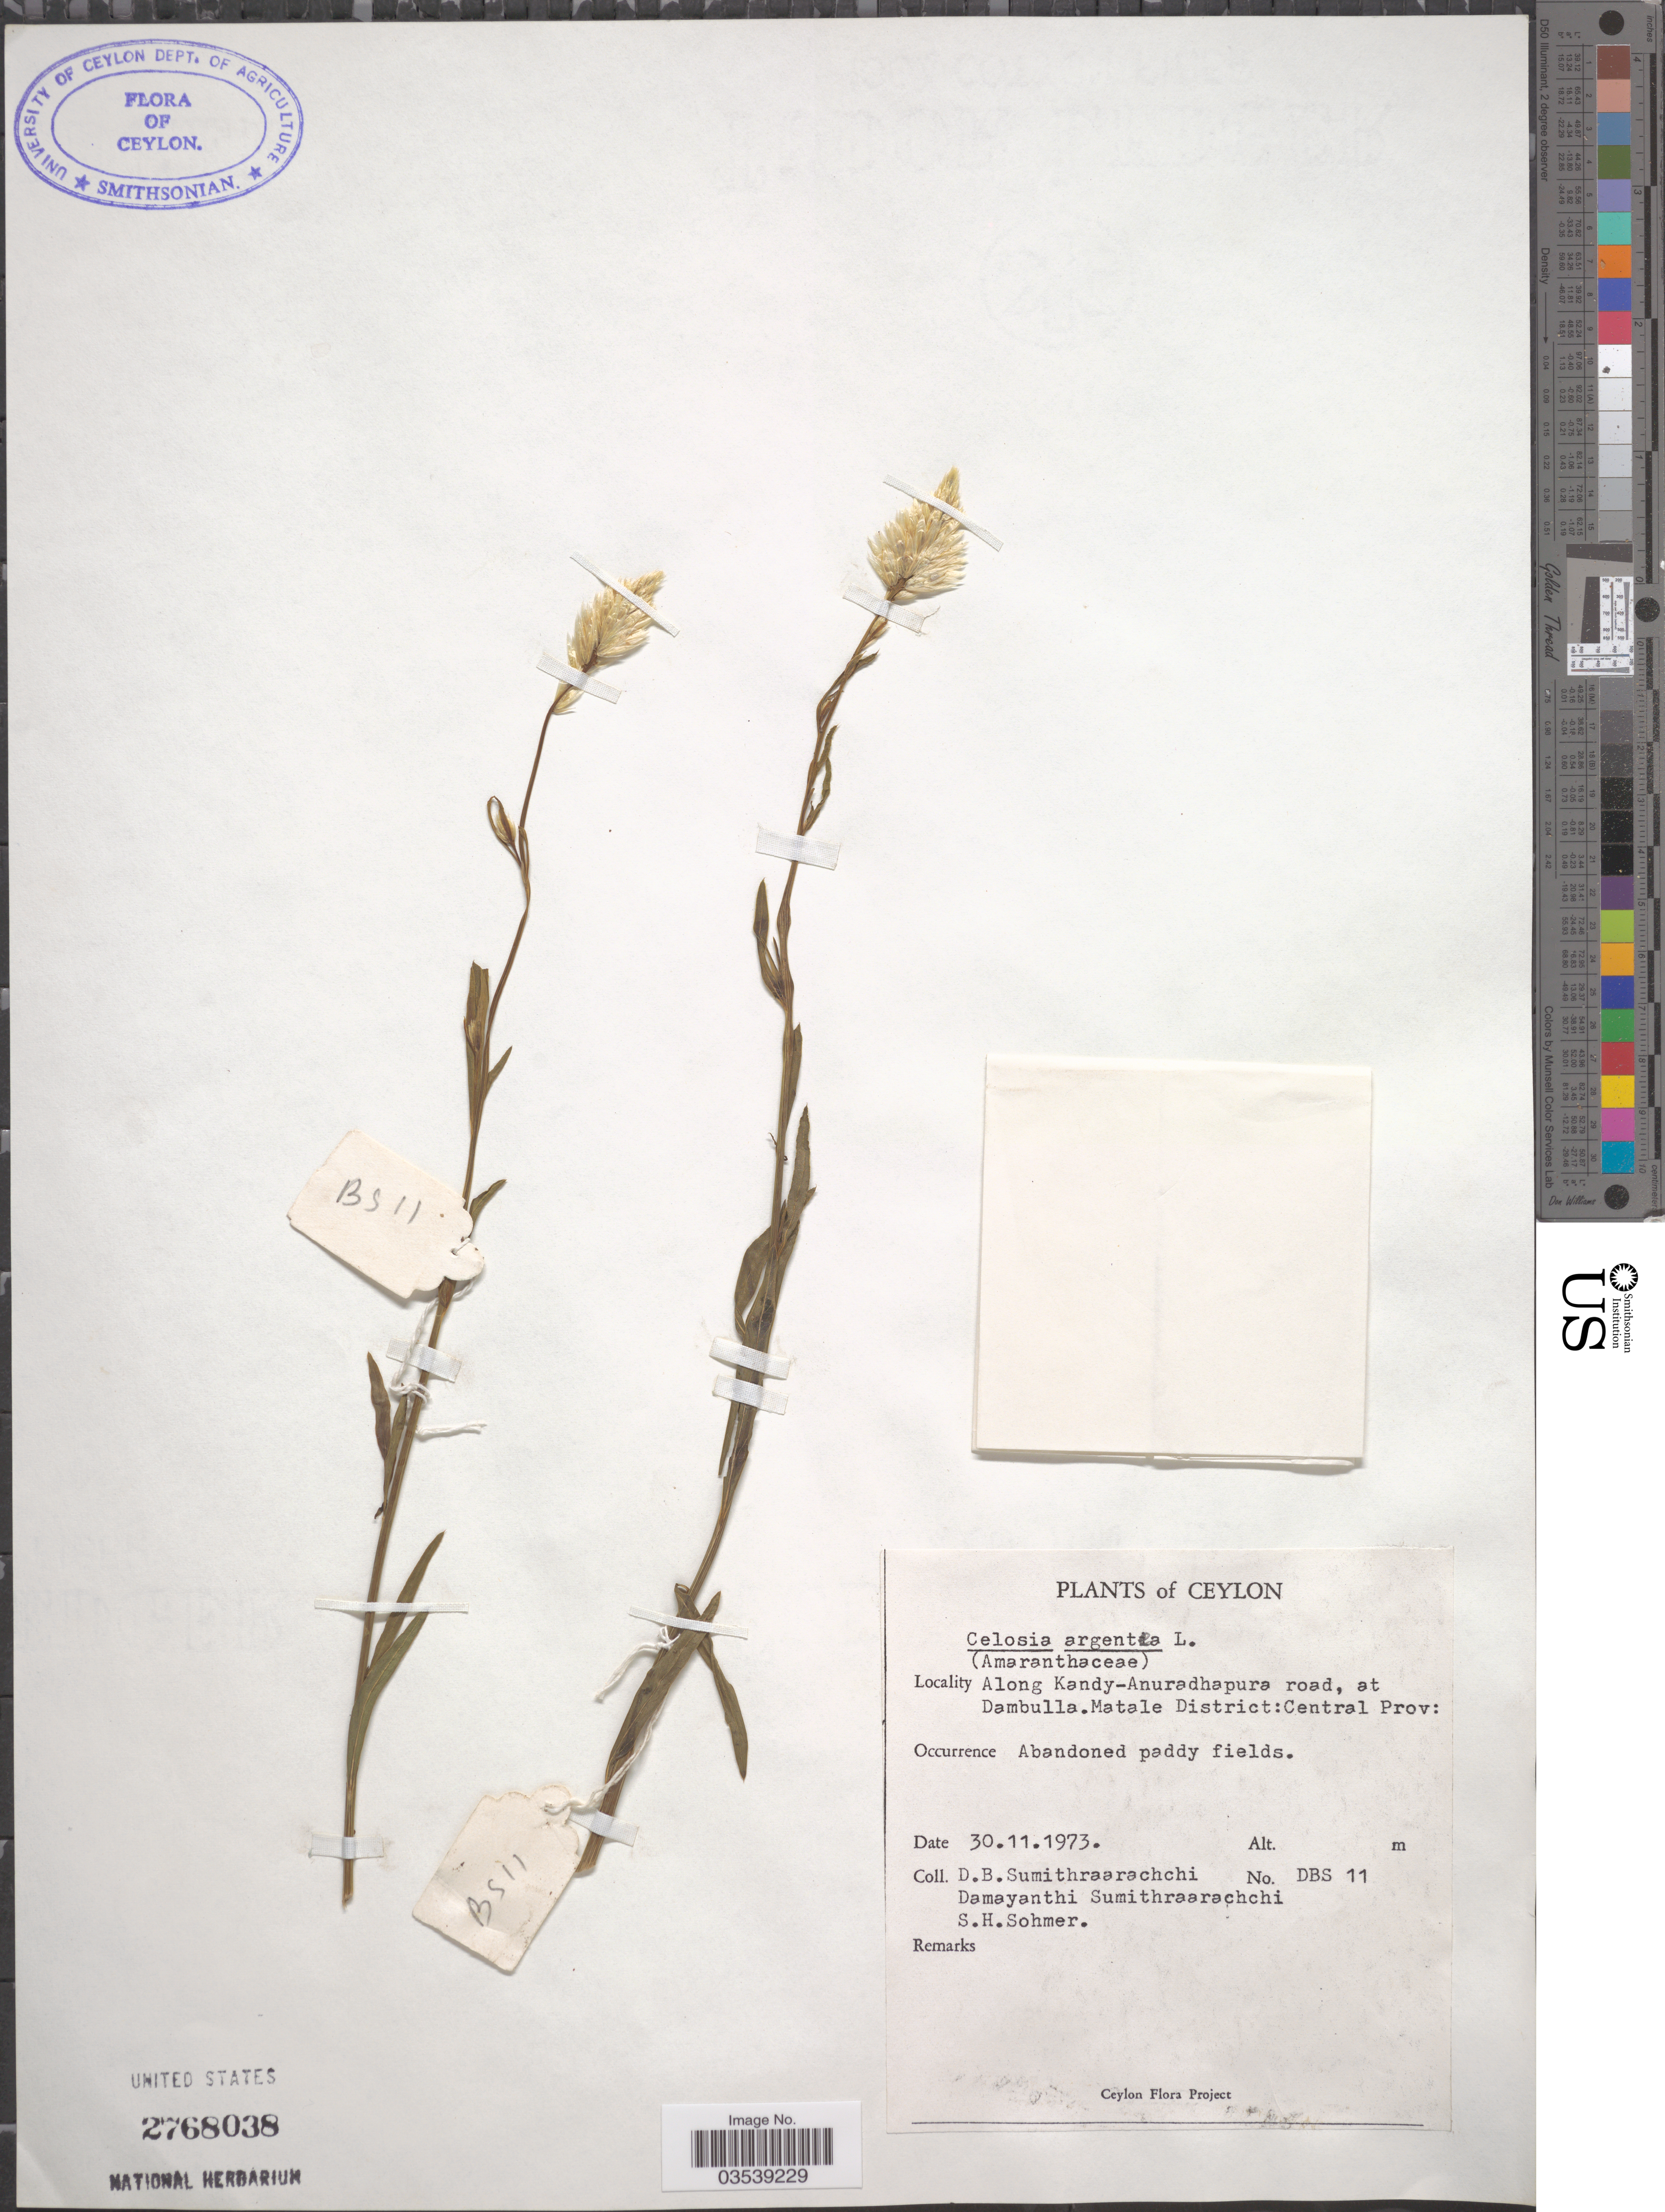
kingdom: Plantae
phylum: Tracheophyta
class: Magnoliopsida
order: Caryophyllales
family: Amaranthaceae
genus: Celosia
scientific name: Celosia argentea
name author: L.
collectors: D. B. Sumithraarachchi, D. Sumithraarachchi & S. H. Sohmer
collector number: DBS 11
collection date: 1973-11-30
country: Sri Lanka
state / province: Central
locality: Ceylon. Along Kandy-Anuradhapura road, at Dambulla. Matale District.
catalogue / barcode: US 2768038